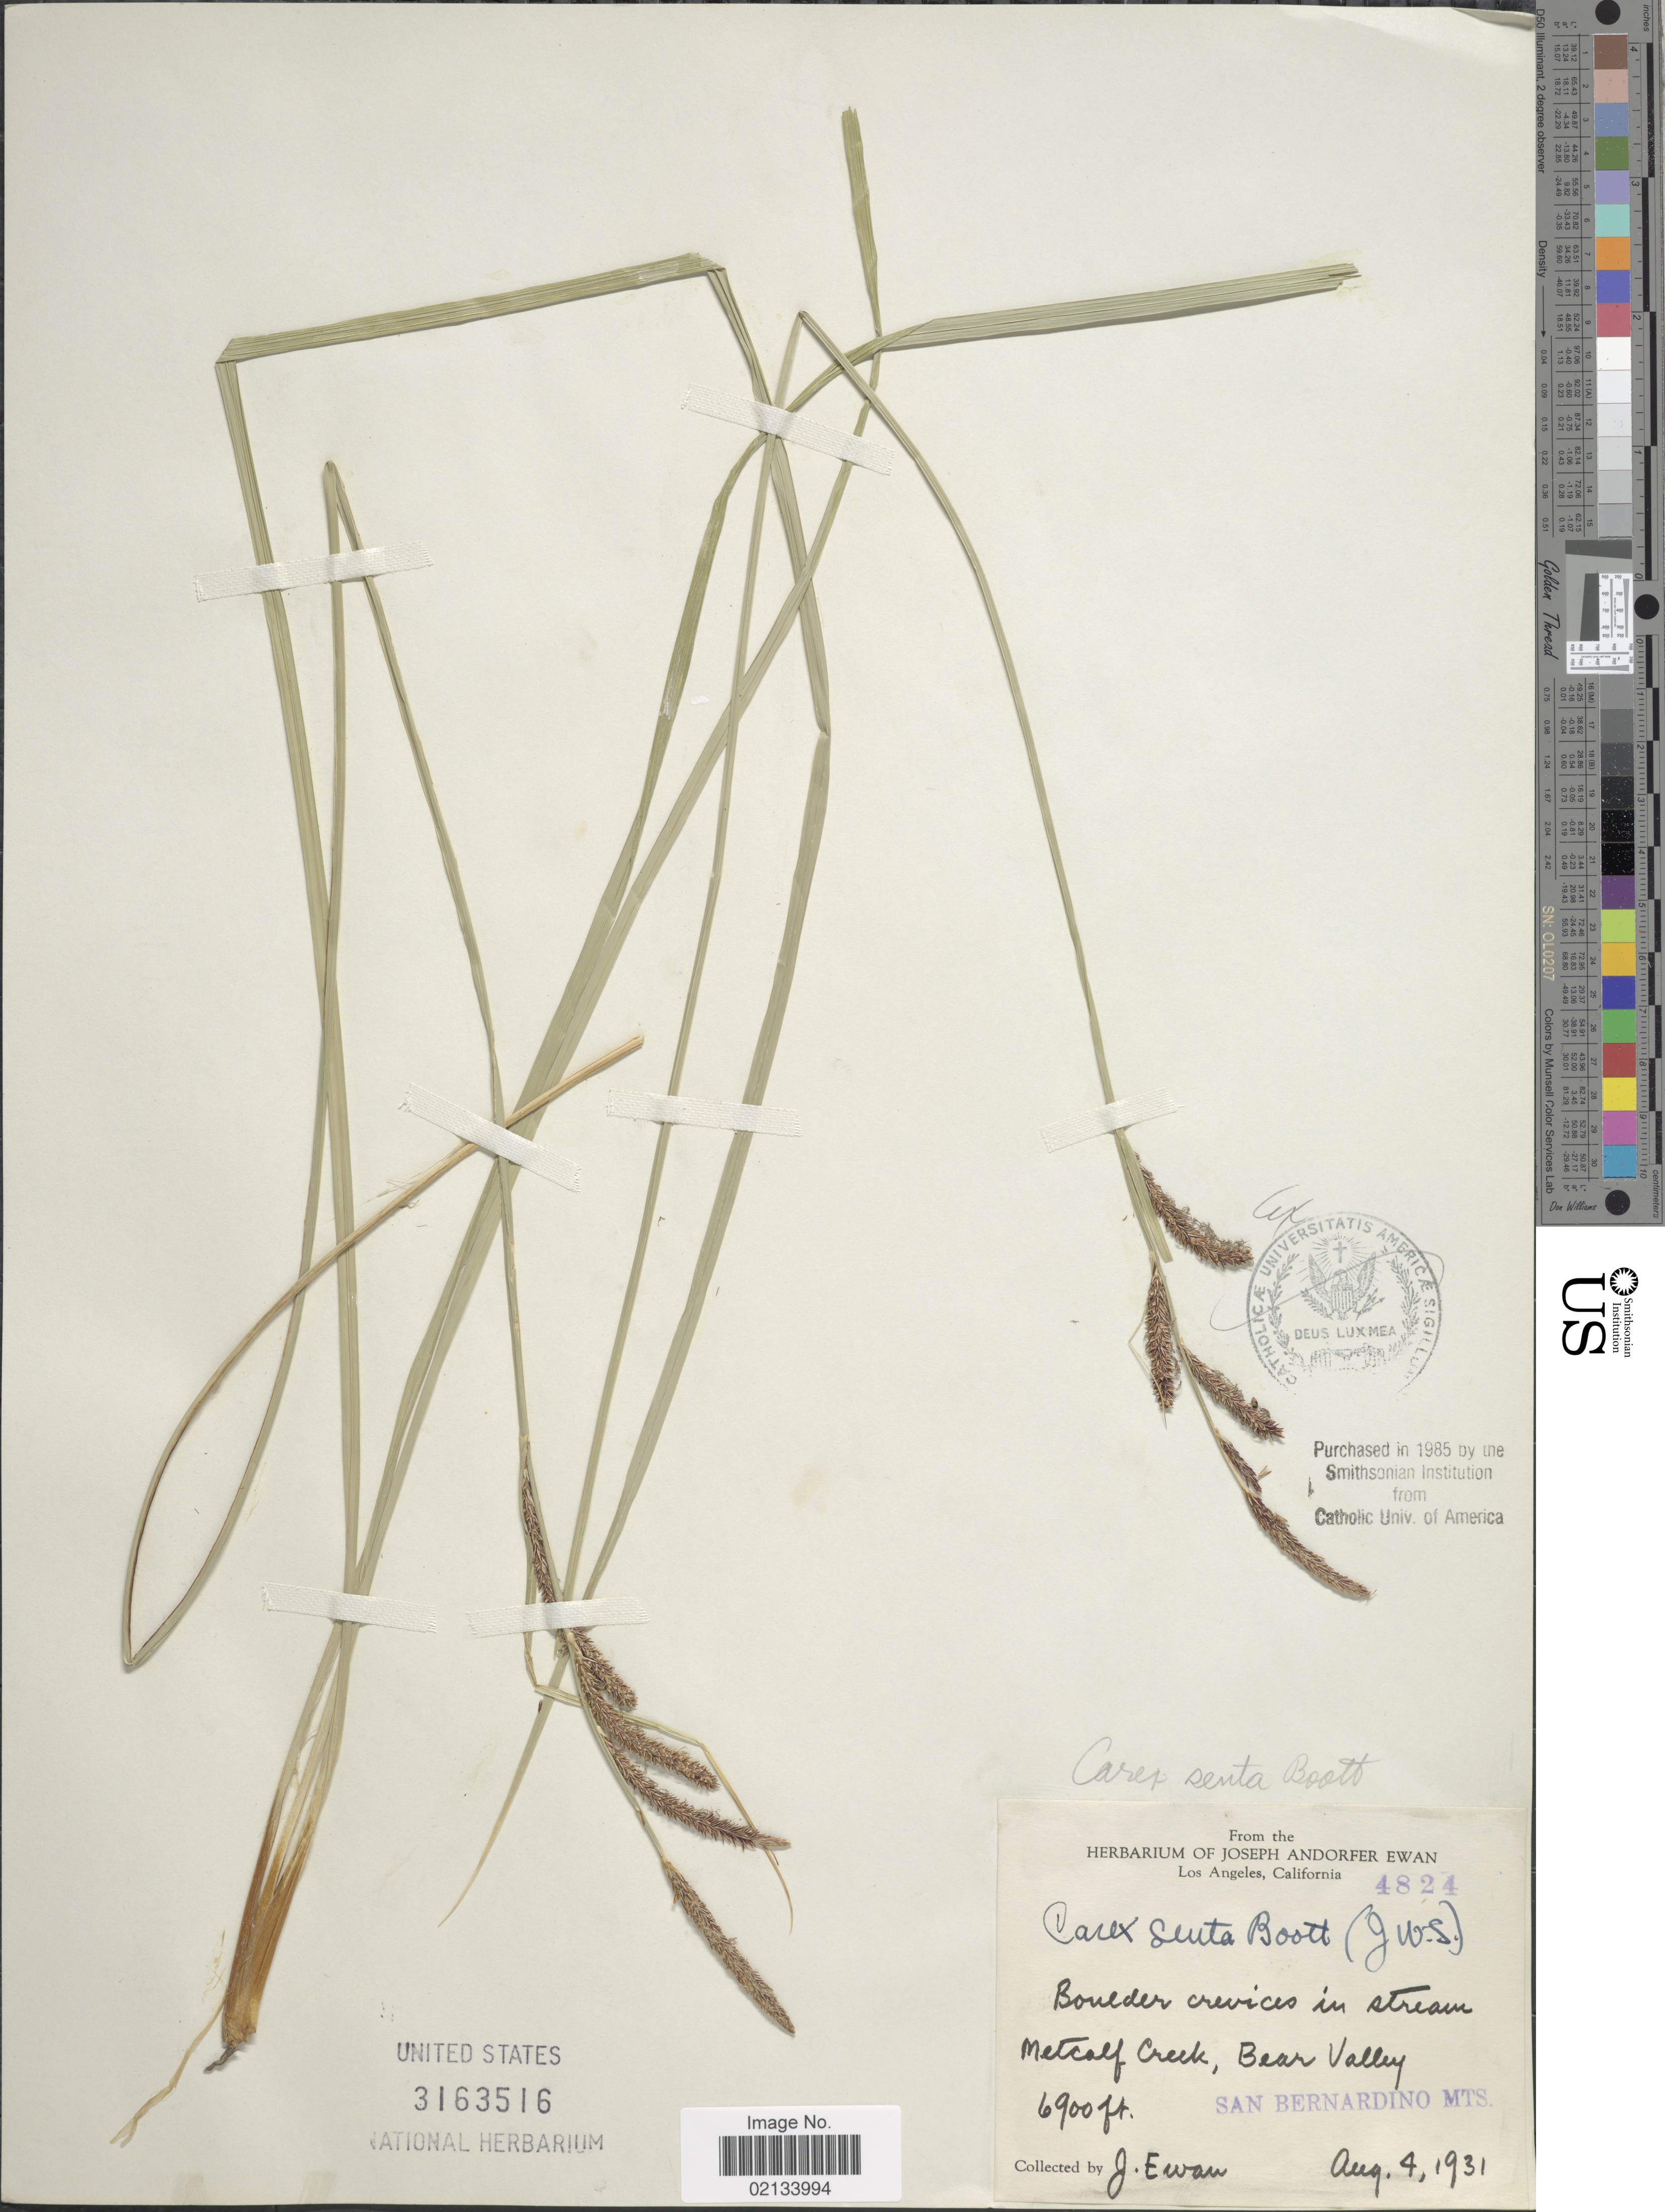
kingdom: Plantae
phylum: Tracheophyta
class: Liliopsida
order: Poales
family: Cyperaceae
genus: Carex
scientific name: Carex senta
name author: Boott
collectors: J. A. Ewan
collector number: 4824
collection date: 1931-08-04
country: United States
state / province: California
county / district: San Bernardino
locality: Boulder crevices in stream Metcalf Creek, Bear Valley, San Bernardino Mts.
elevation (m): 2103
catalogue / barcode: US 3163516